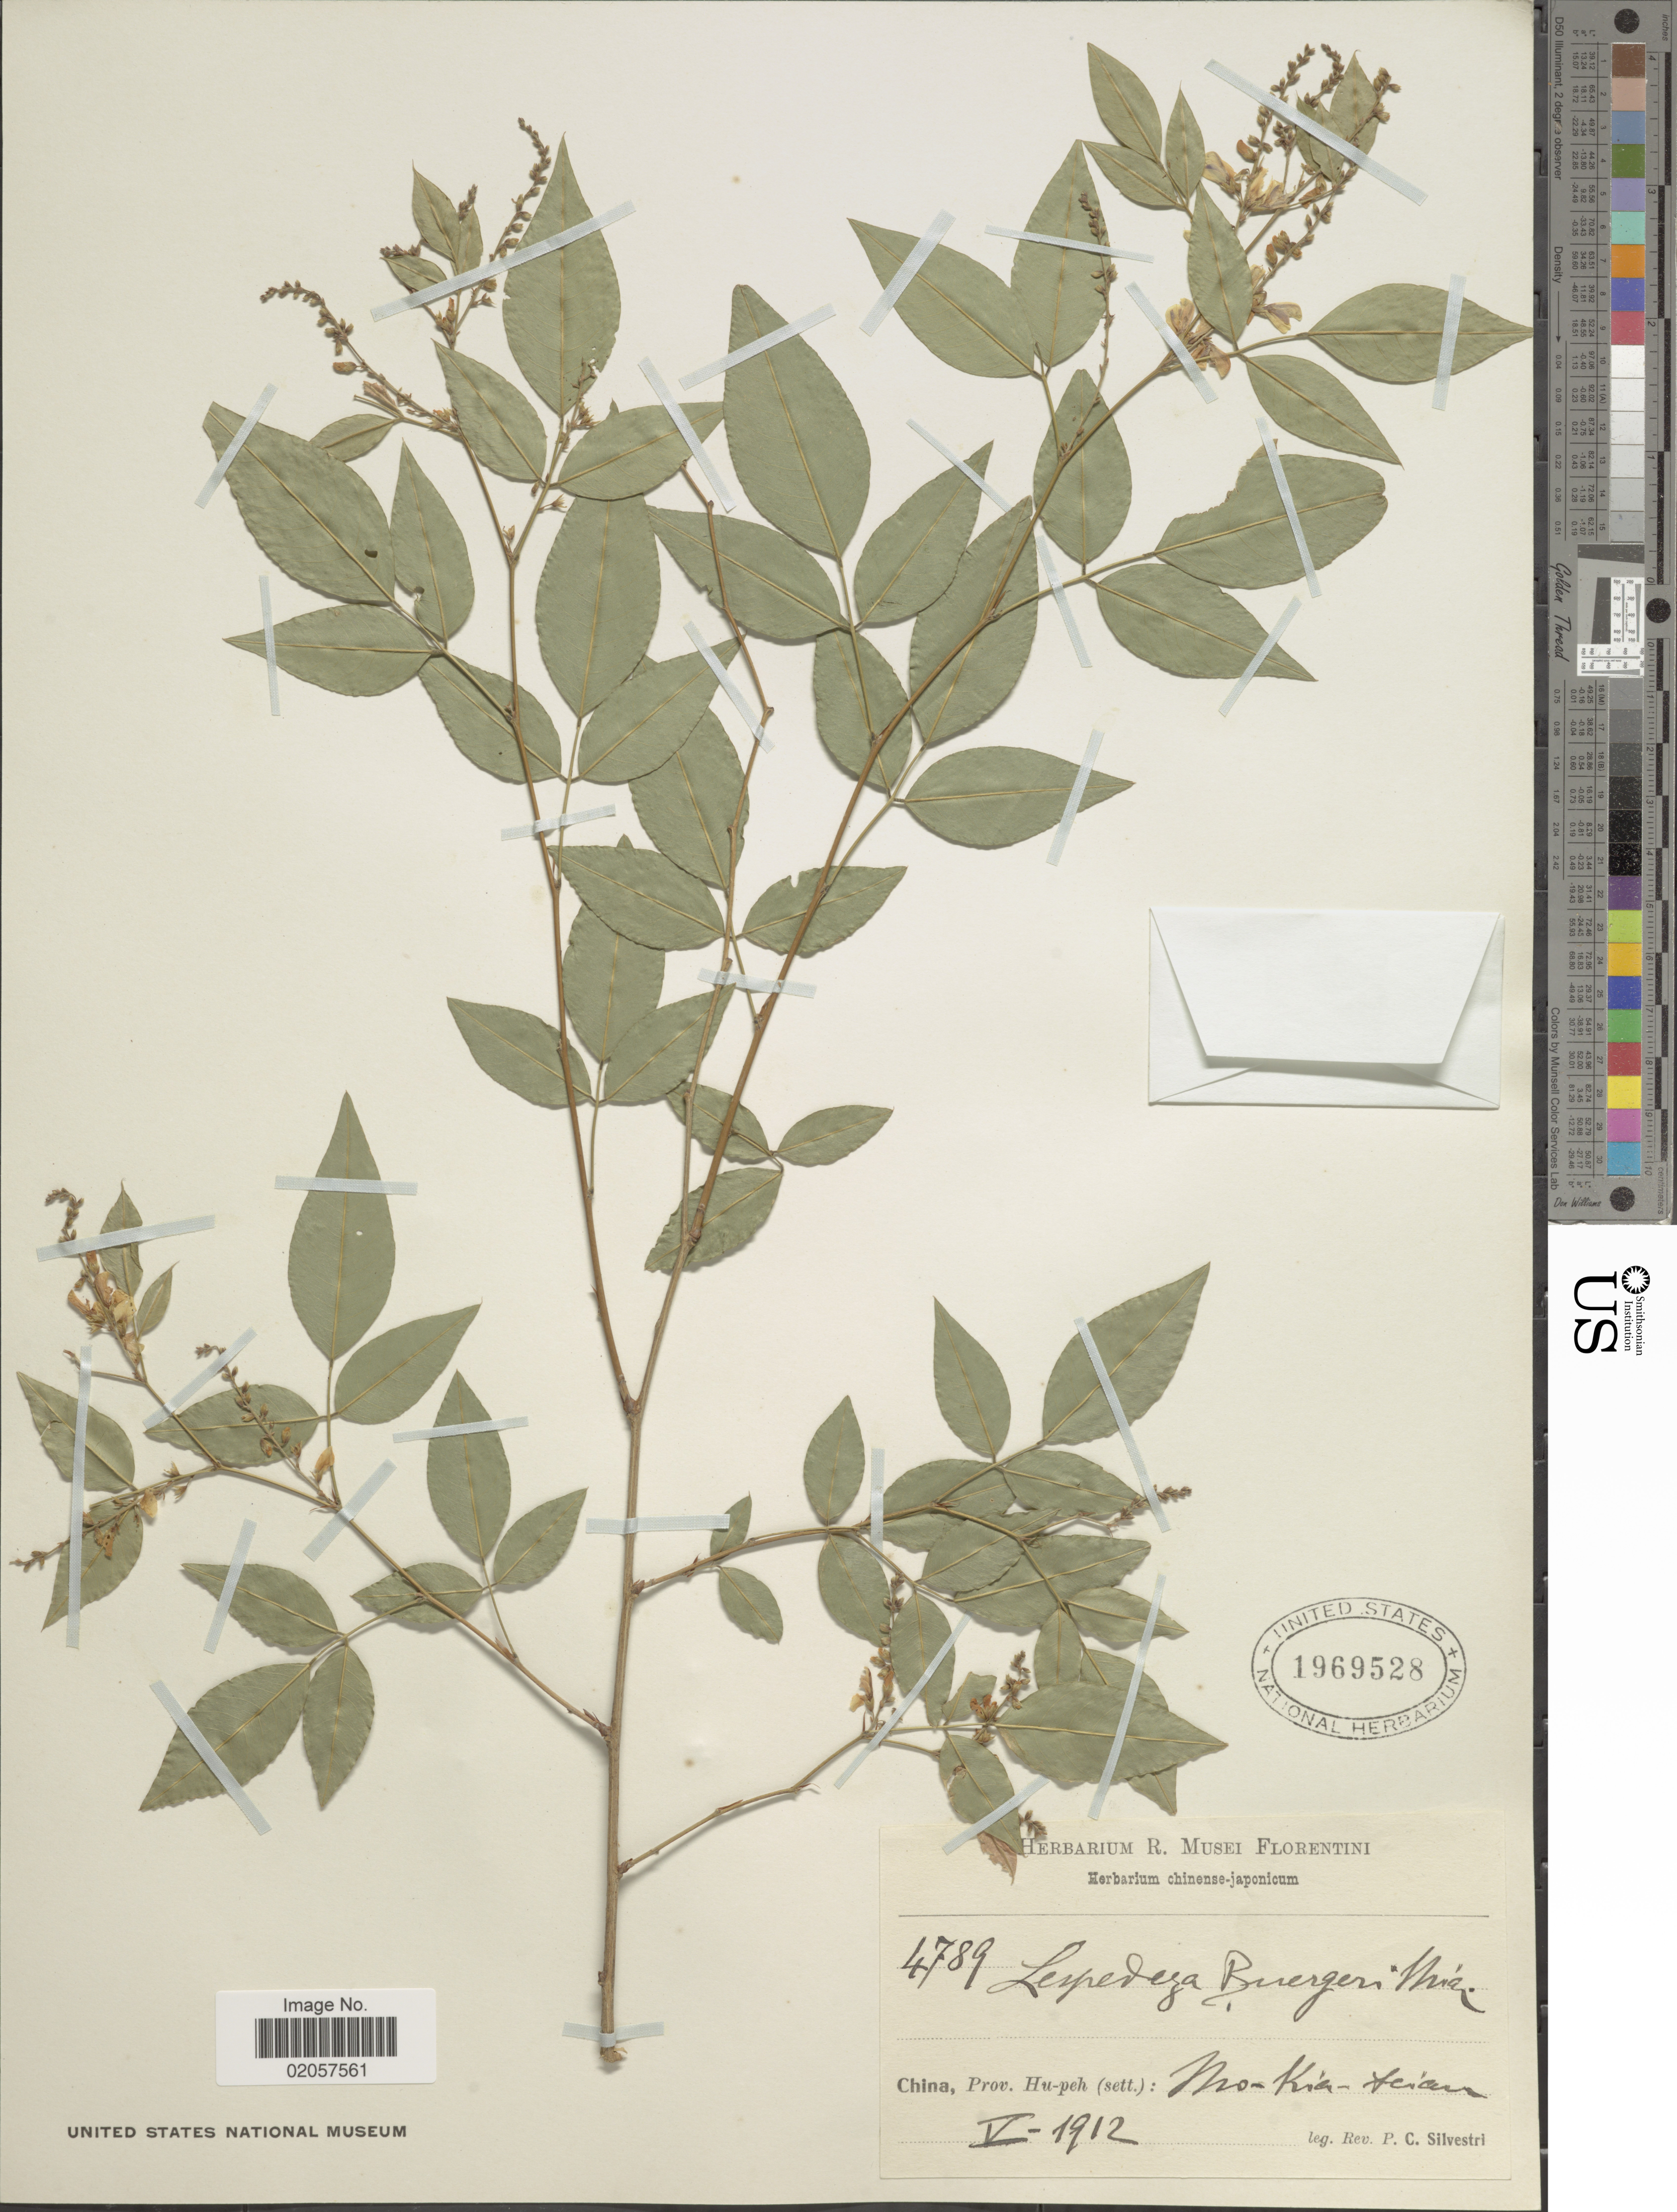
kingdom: Plantae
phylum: Tracheophyta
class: Magnoliopsida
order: Fabales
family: Fabaceae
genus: Lespedeza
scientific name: Lespedeza buergeri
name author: Miq.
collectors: P. Silvestri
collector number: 4789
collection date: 1912-05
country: China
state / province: Hubei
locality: China, Prov. Hu-peh (sett.): Mo-Kia- [illegible text]an [interpreted].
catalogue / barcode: US 1969528